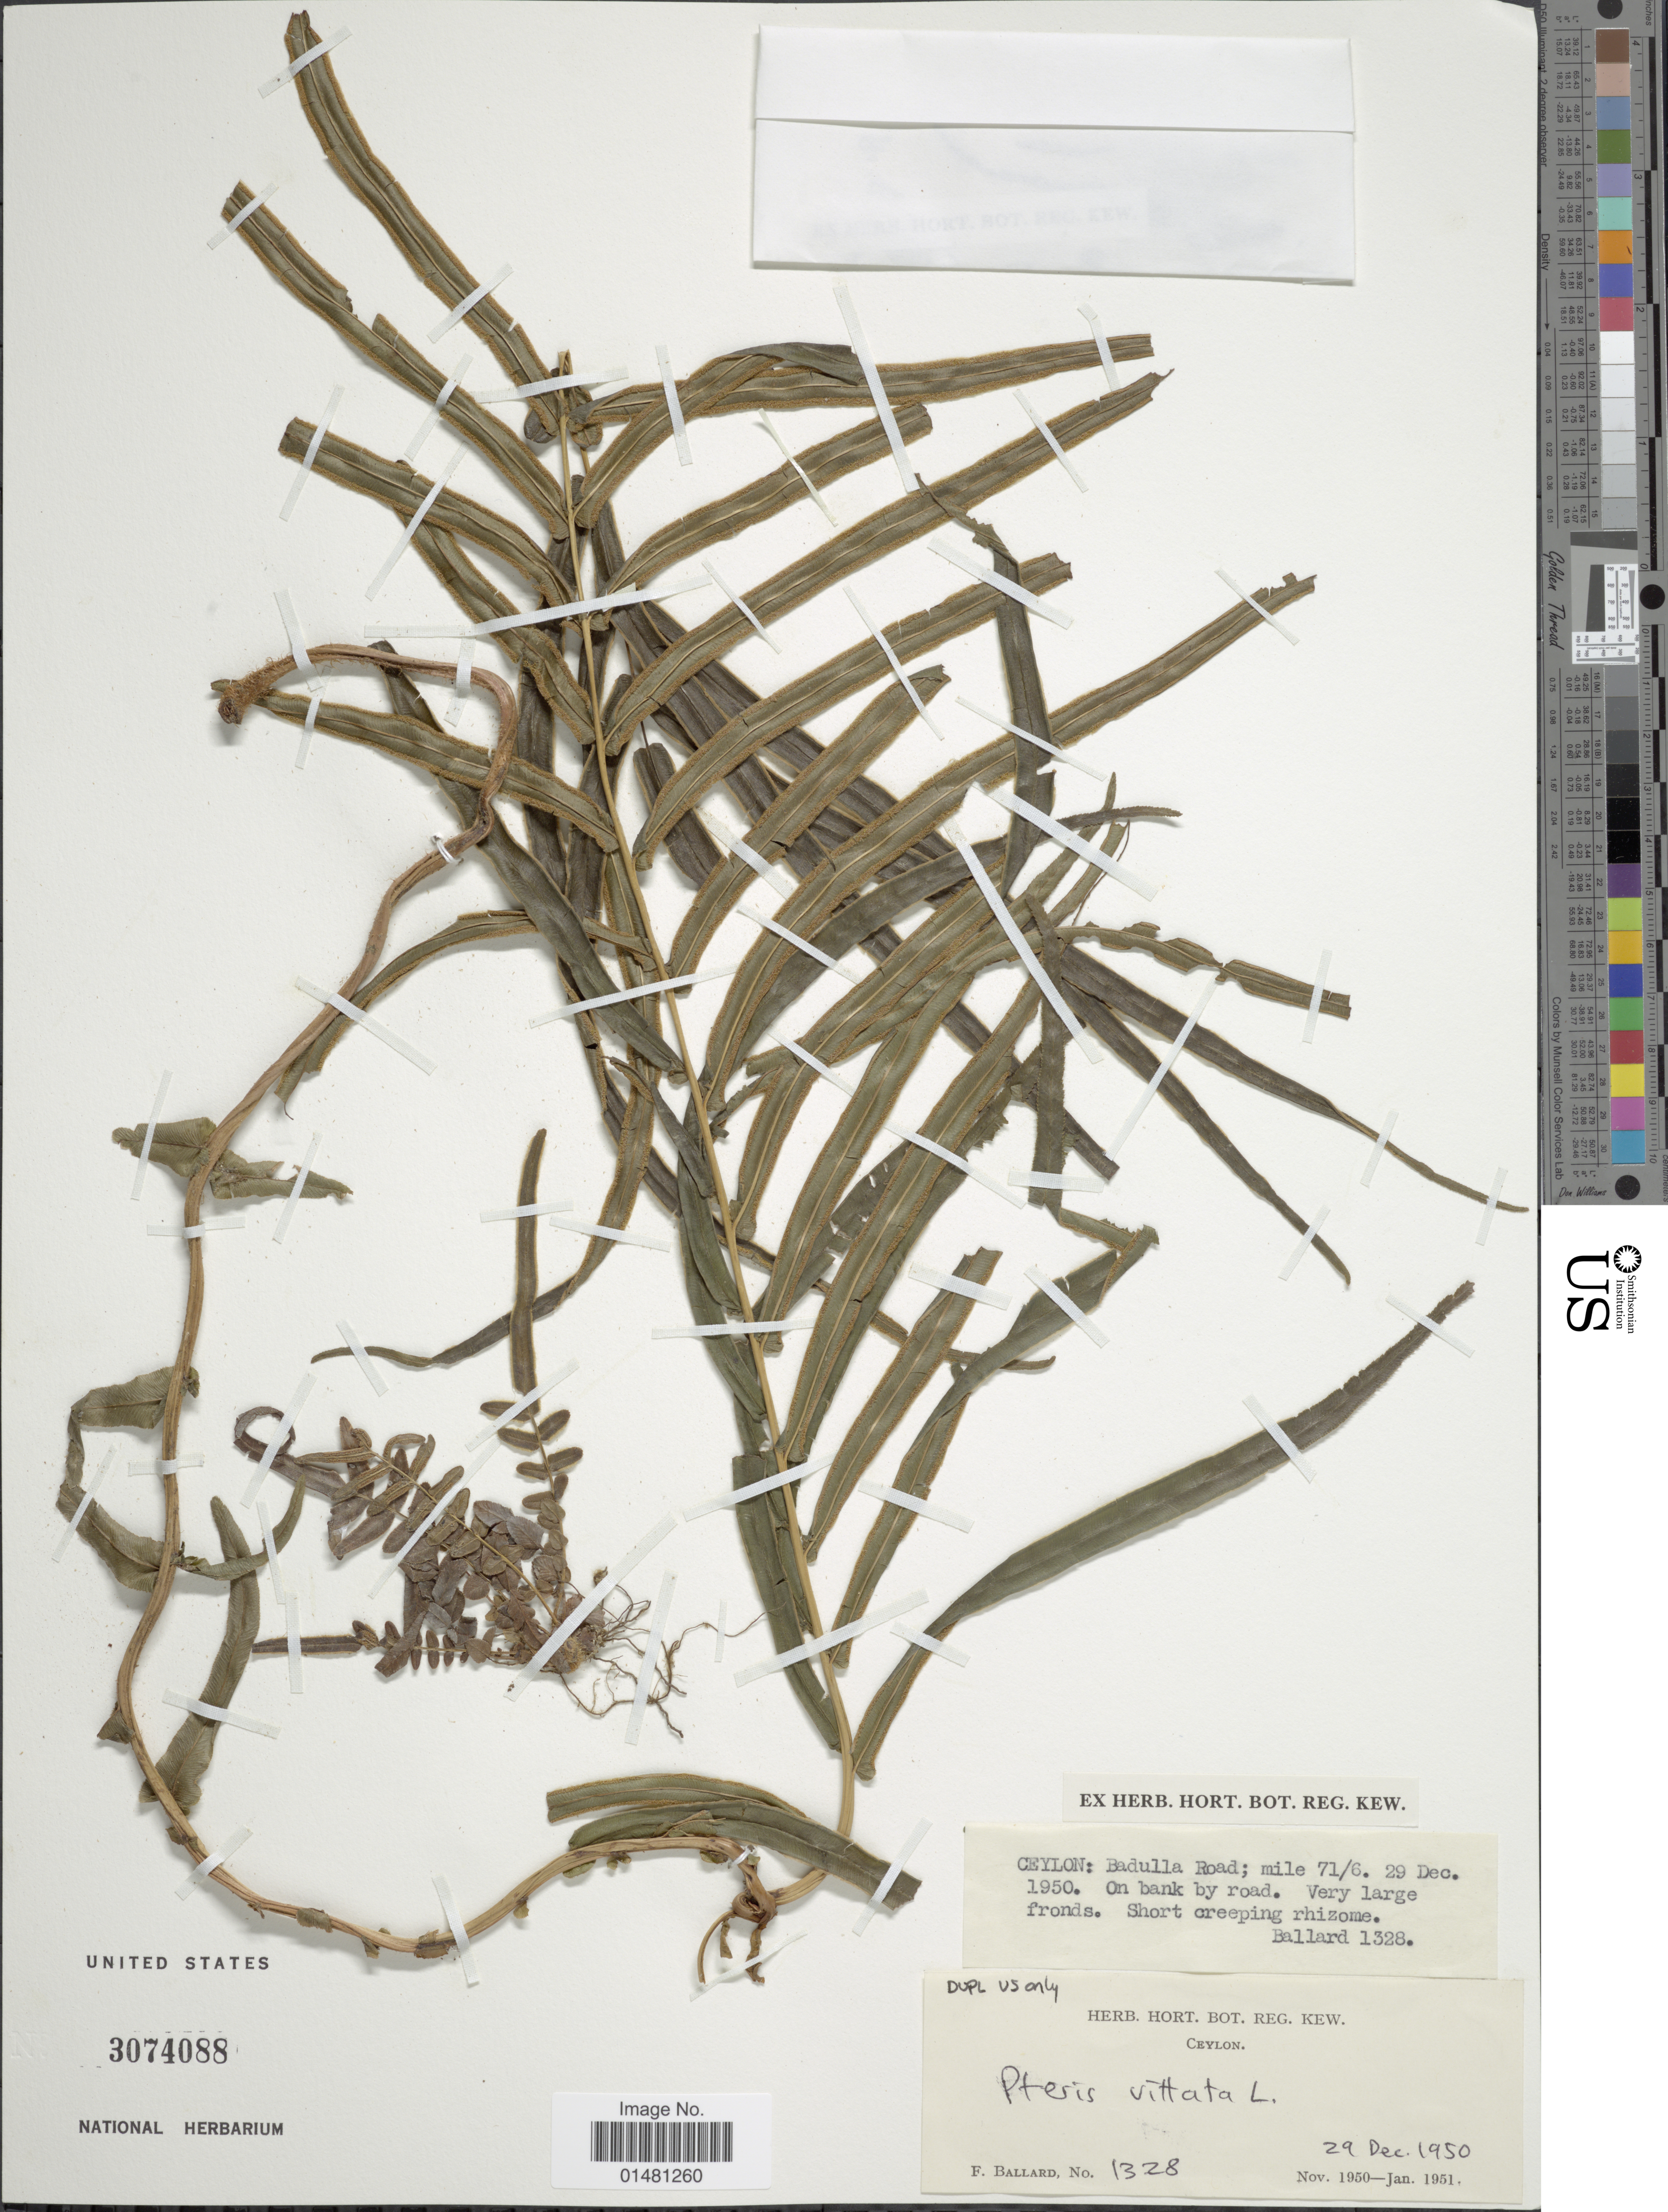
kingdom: Plantae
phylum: Tracheophyta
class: Polypodiopsida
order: Polypodiales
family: Pteridaceae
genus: Pteris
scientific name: Pteris vittata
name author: L.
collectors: F. Ballard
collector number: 1328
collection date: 1950-12-29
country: Sri Lanka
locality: Ceylon: Badulla Road; mile 71/6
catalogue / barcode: US 3074088